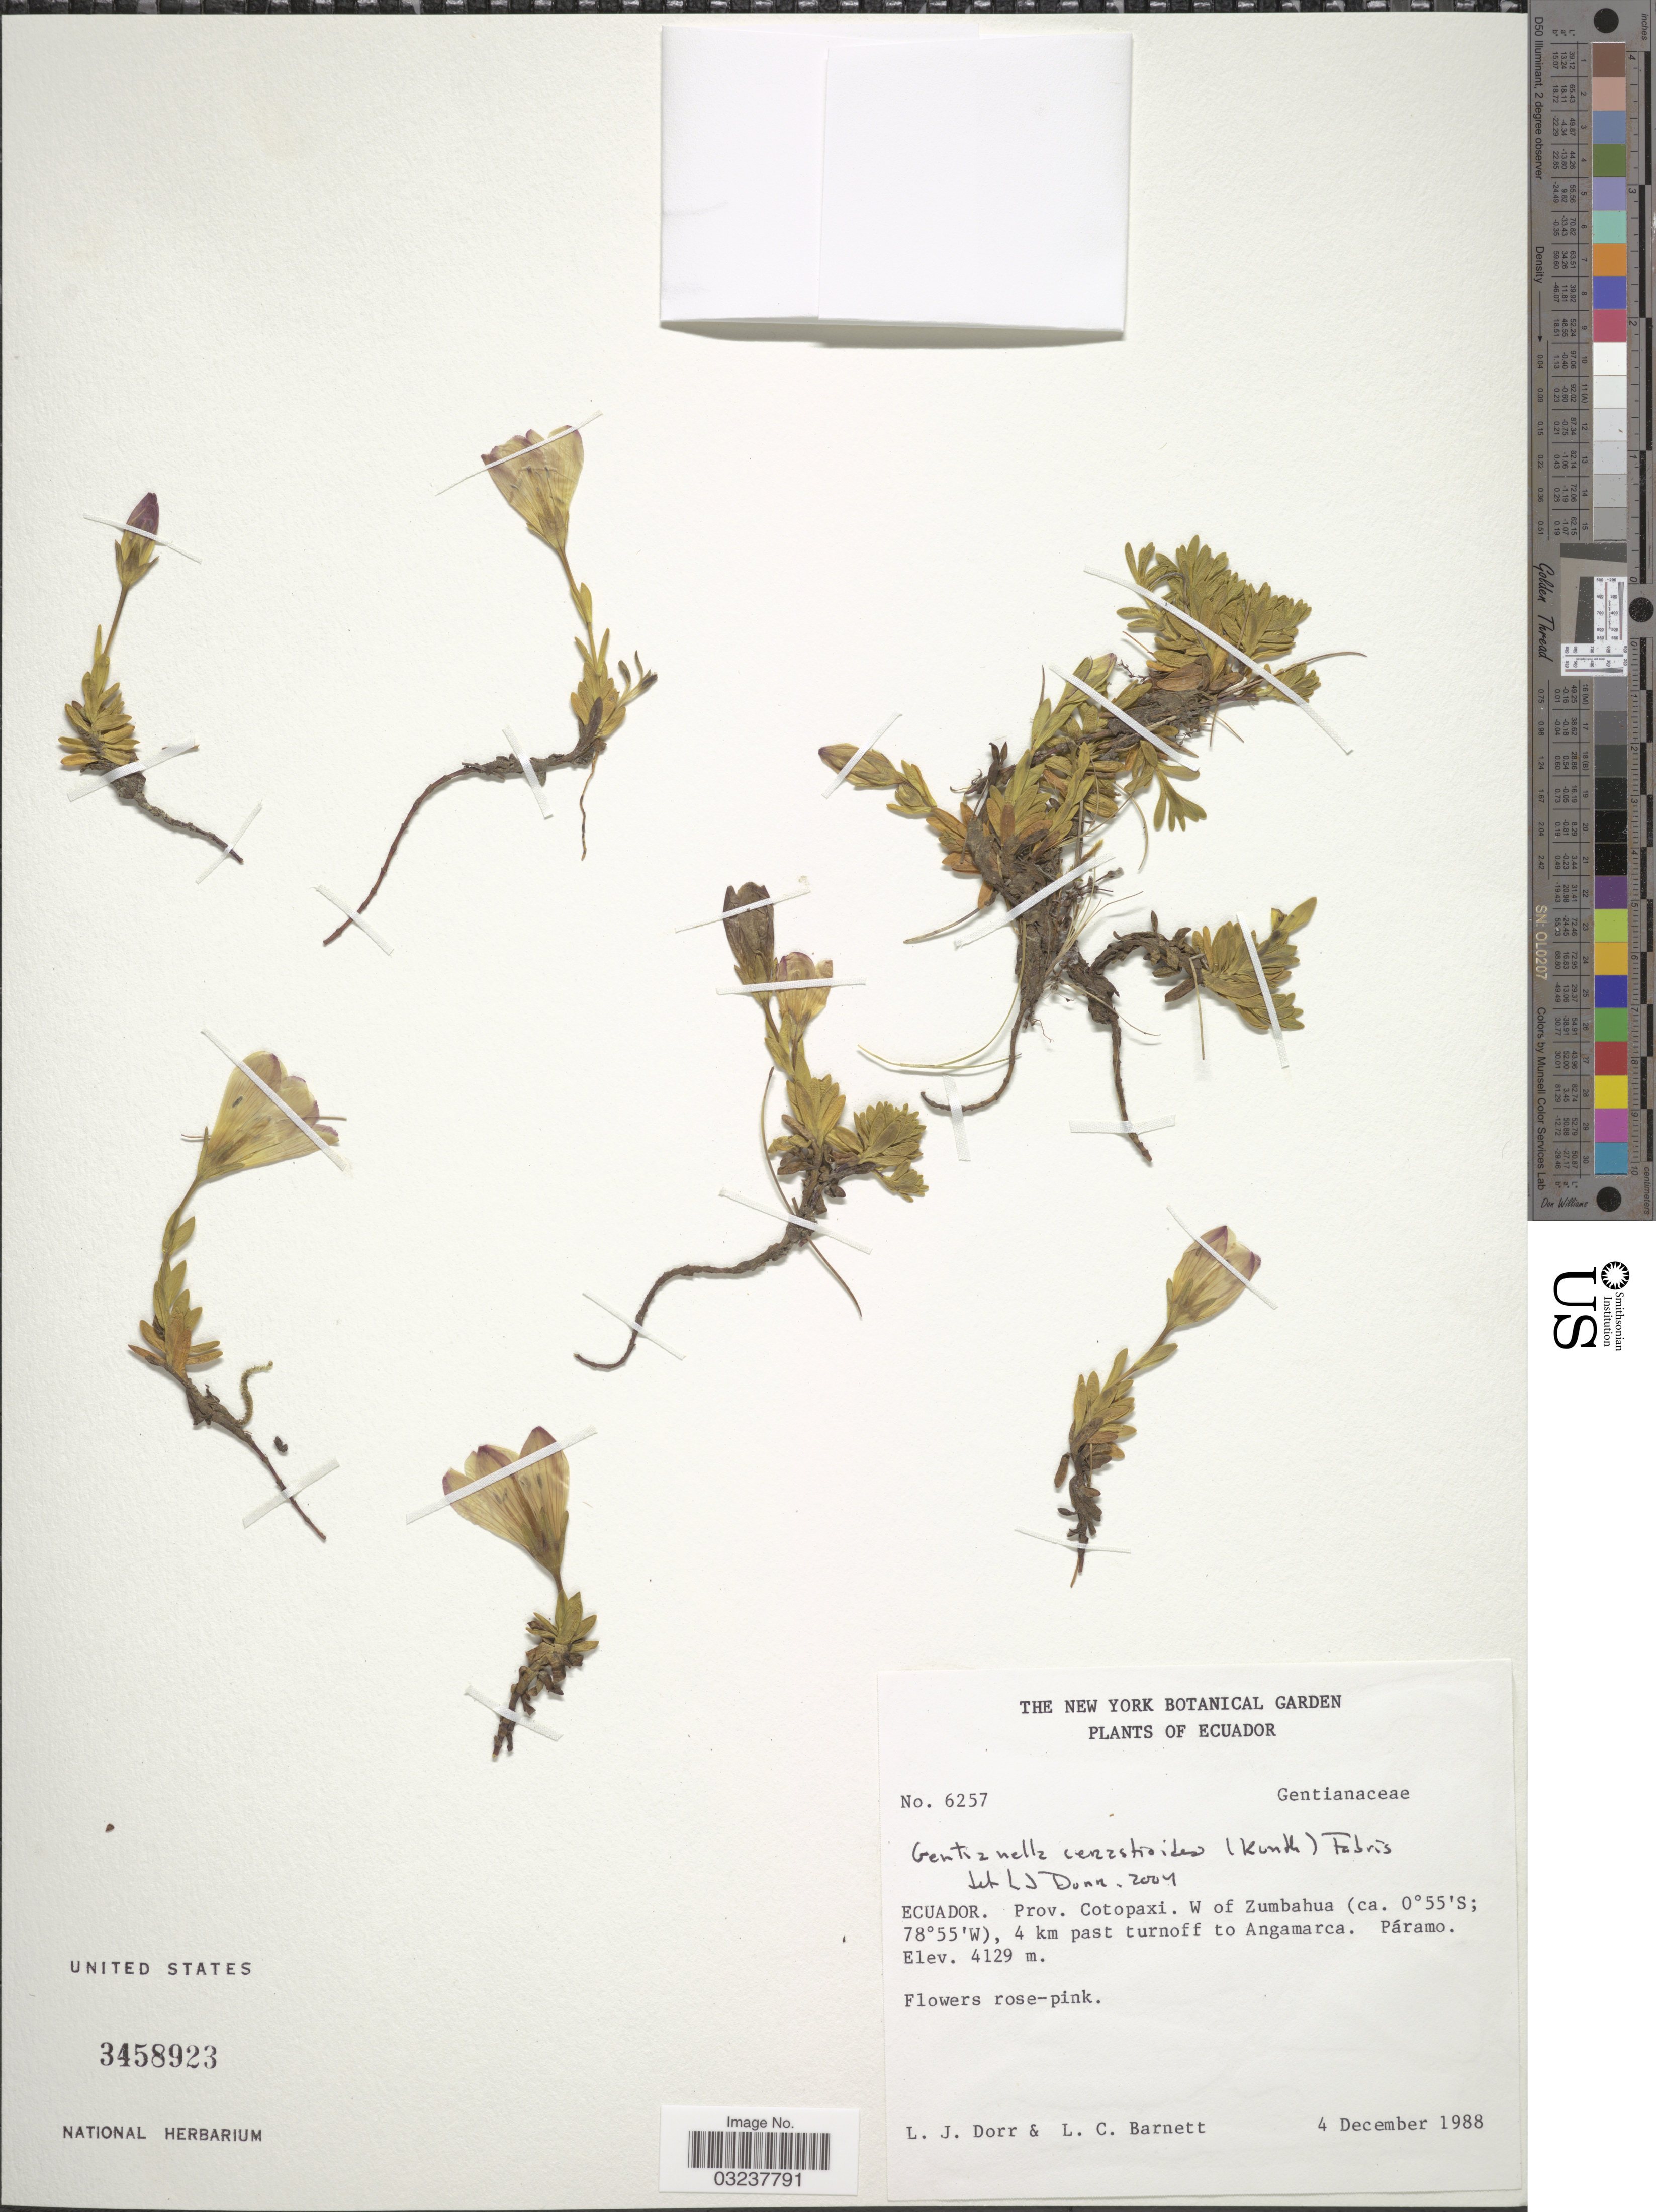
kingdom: Plantae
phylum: Tracheophyta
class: Magnoliopsida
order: Gentianales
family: Gentianaceae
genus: Gentianella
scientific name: Gentianella cerastioides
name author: (Kunth) Fabris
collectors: L. J. Dorr & L. C. Barnett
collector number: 6257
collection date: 1988-12-04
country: Ecuador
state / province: Cotopaxi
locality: W of Zumbahua, 4 km past turnoff to Angamarca.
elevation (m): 4129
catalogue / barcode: US 3458923